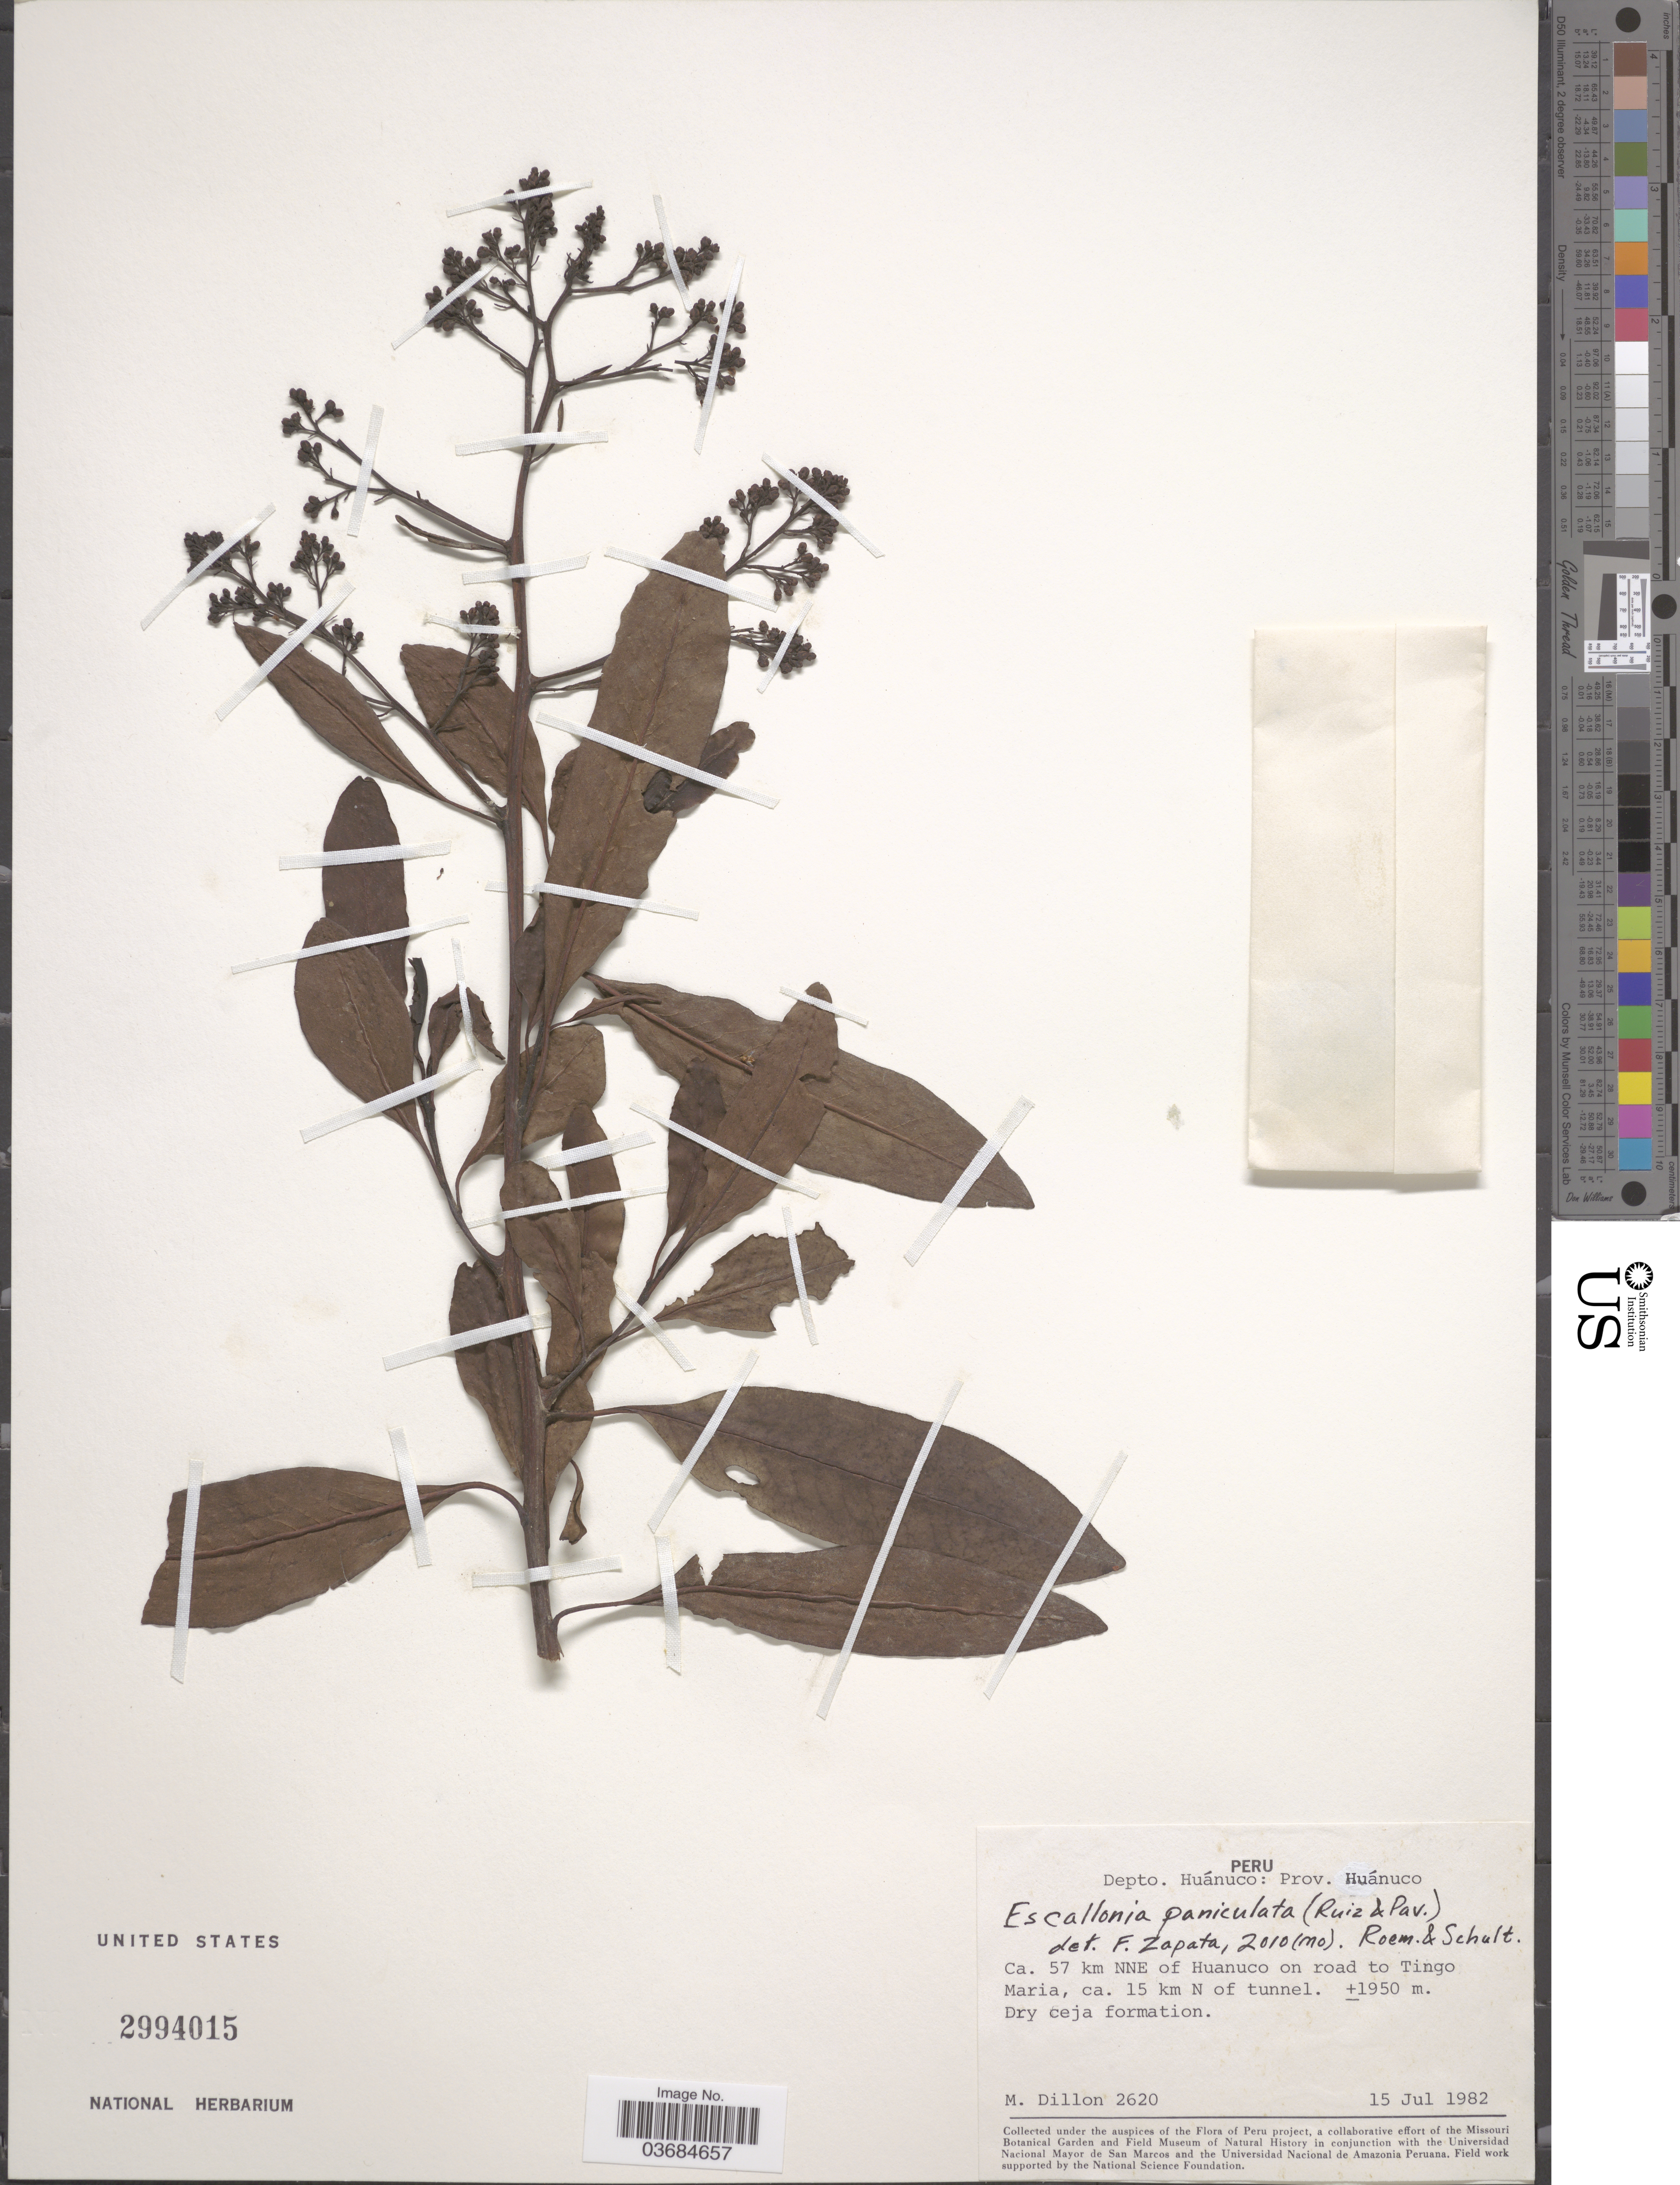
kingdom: Plantae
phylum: Tracheophyta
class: Magnoliopsida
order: Escalloniales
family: Escalloniaceae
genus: Escallonia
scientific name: Escallonia paniculata var. paniculata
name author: (Ruiz & Pav.) Roem. & Schult.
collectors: M. O. Dillon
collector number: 2620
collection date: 1982-07-15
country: Peru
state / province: Huánuco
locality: Depto. Huánuco. Ca. 57 km NNE of Huanuco on road to Tingo Maria, ca. 15 km N of tunnel.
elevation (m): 1950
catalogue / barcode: US 2994015